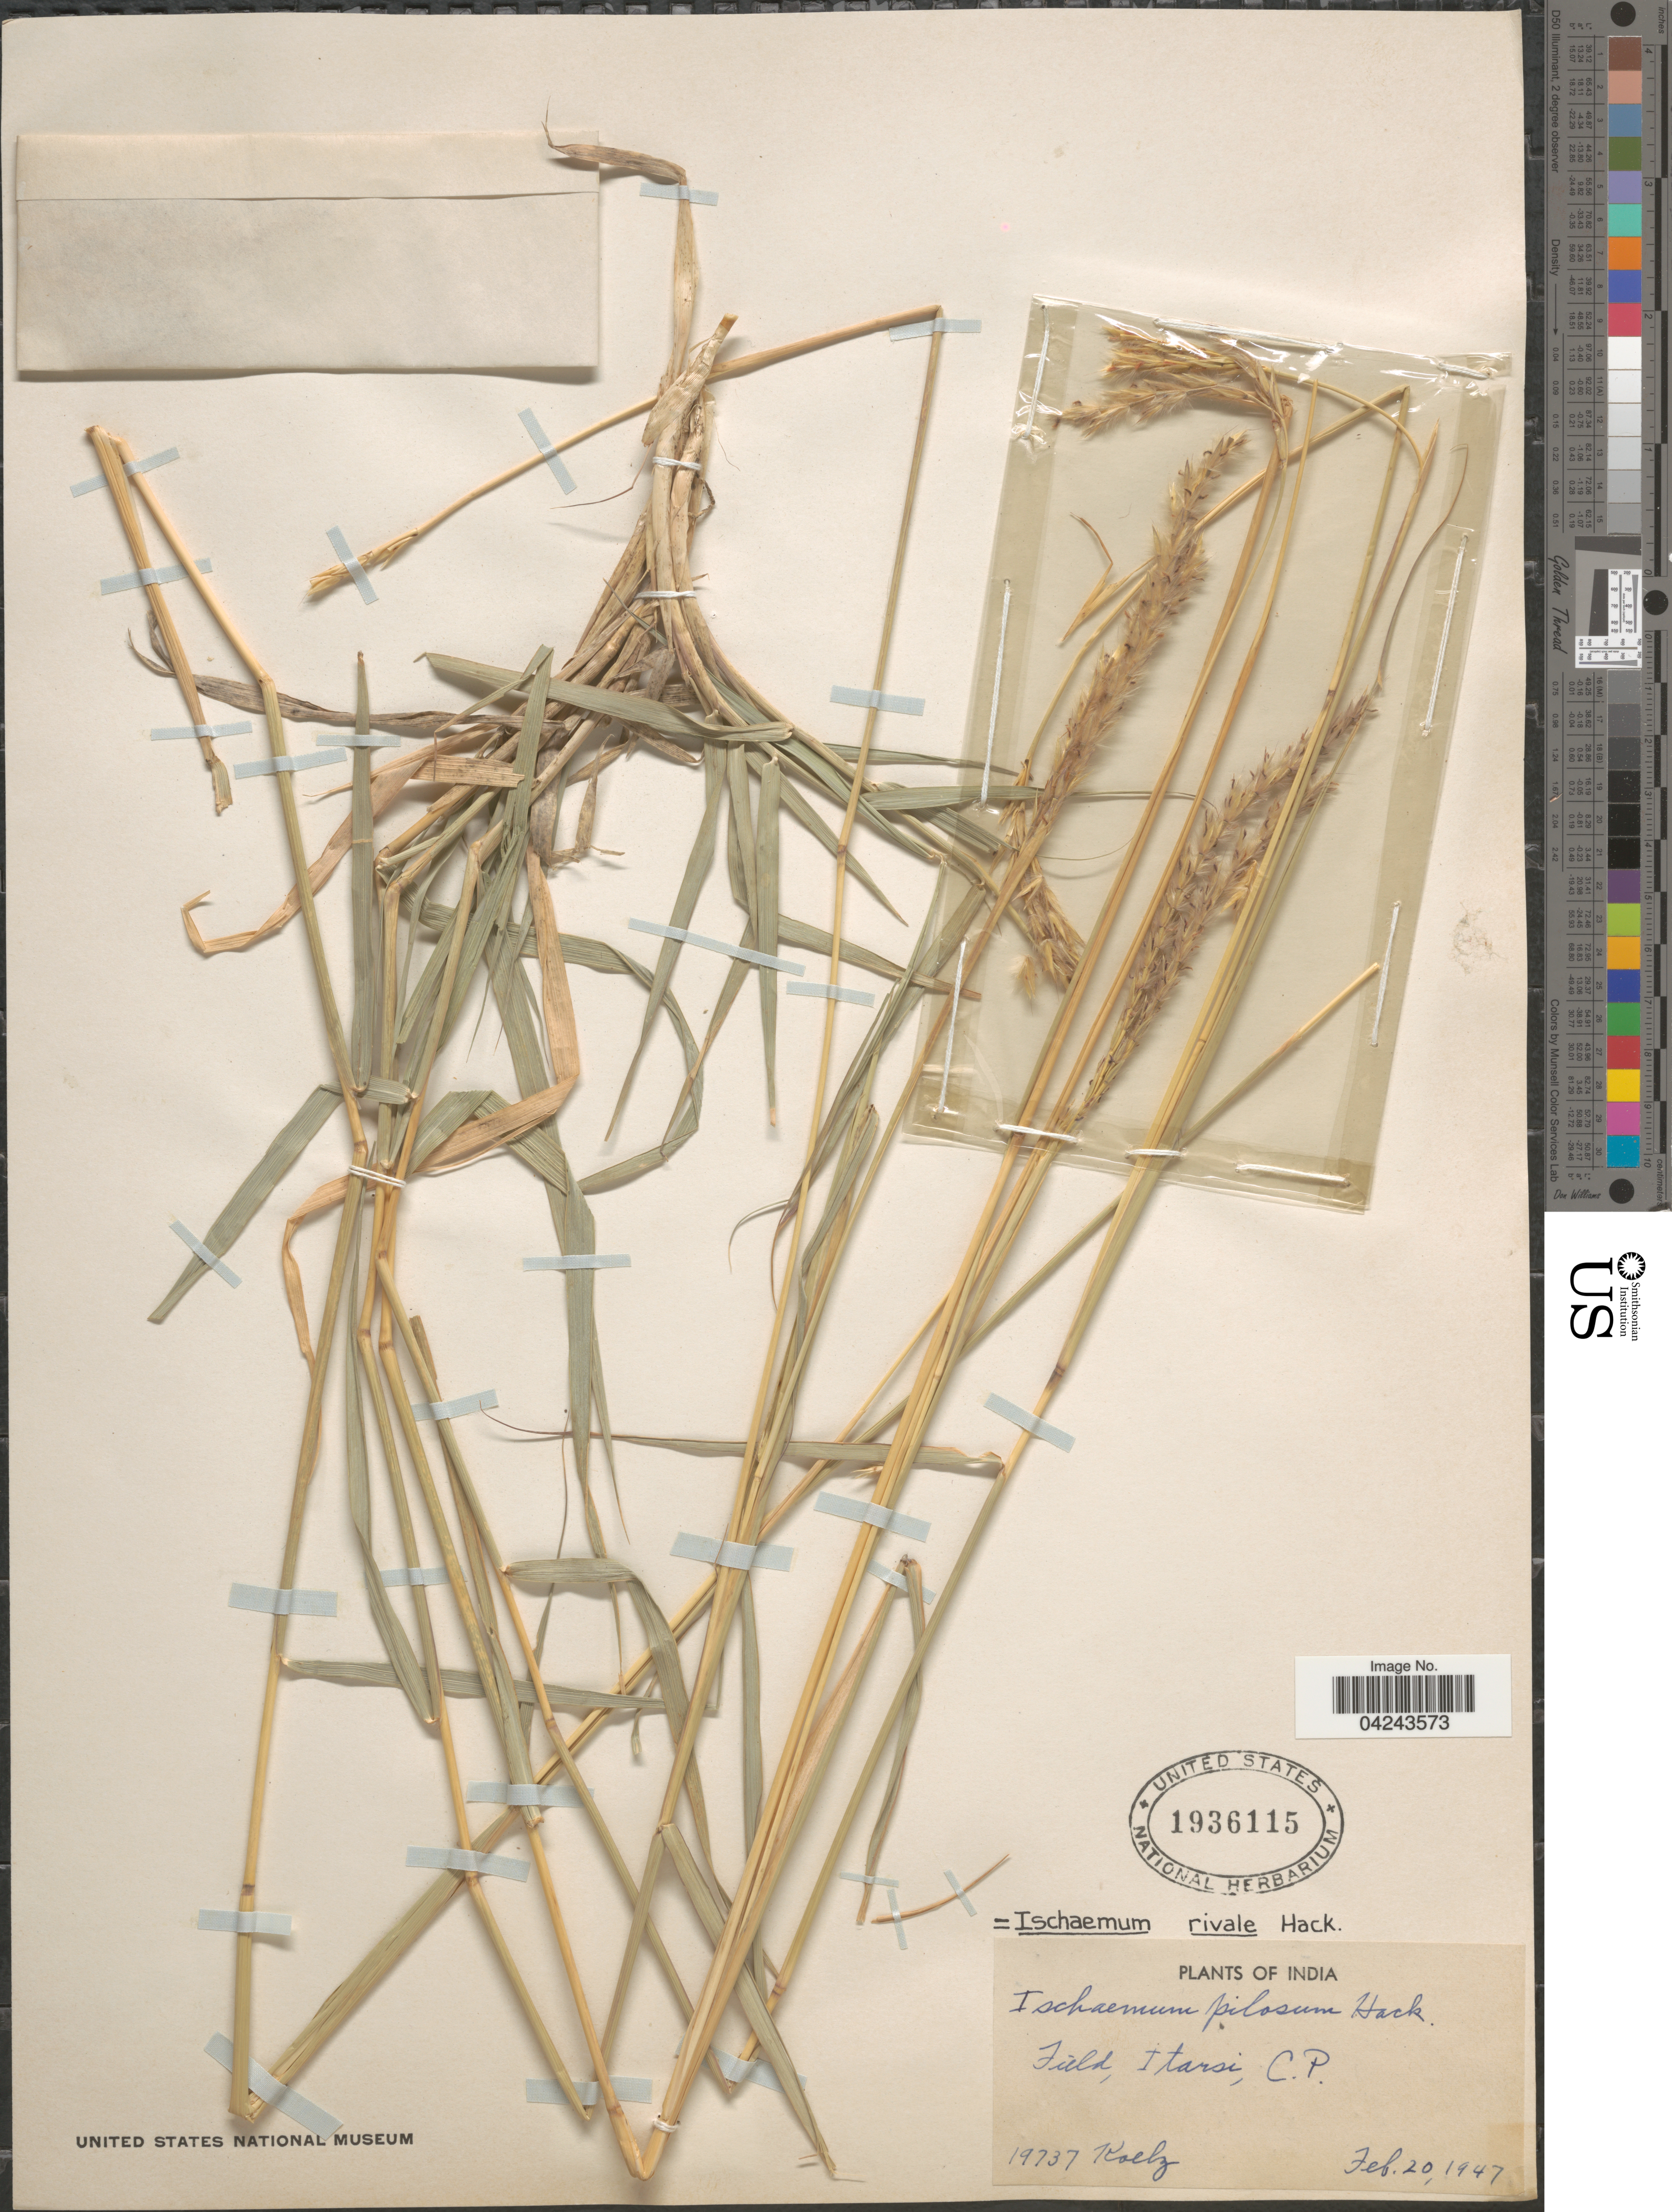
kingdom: Plantae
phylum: Tracheophyta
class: Liliopsida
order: Poales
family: Poaceae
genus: Ischaemum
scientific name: Ischaemum polystachyum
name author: J. Presl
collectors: Koelz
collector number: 19737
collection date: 1947-02-20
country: India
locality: Field, Itarsi, C.P.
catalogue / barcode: US 1936115